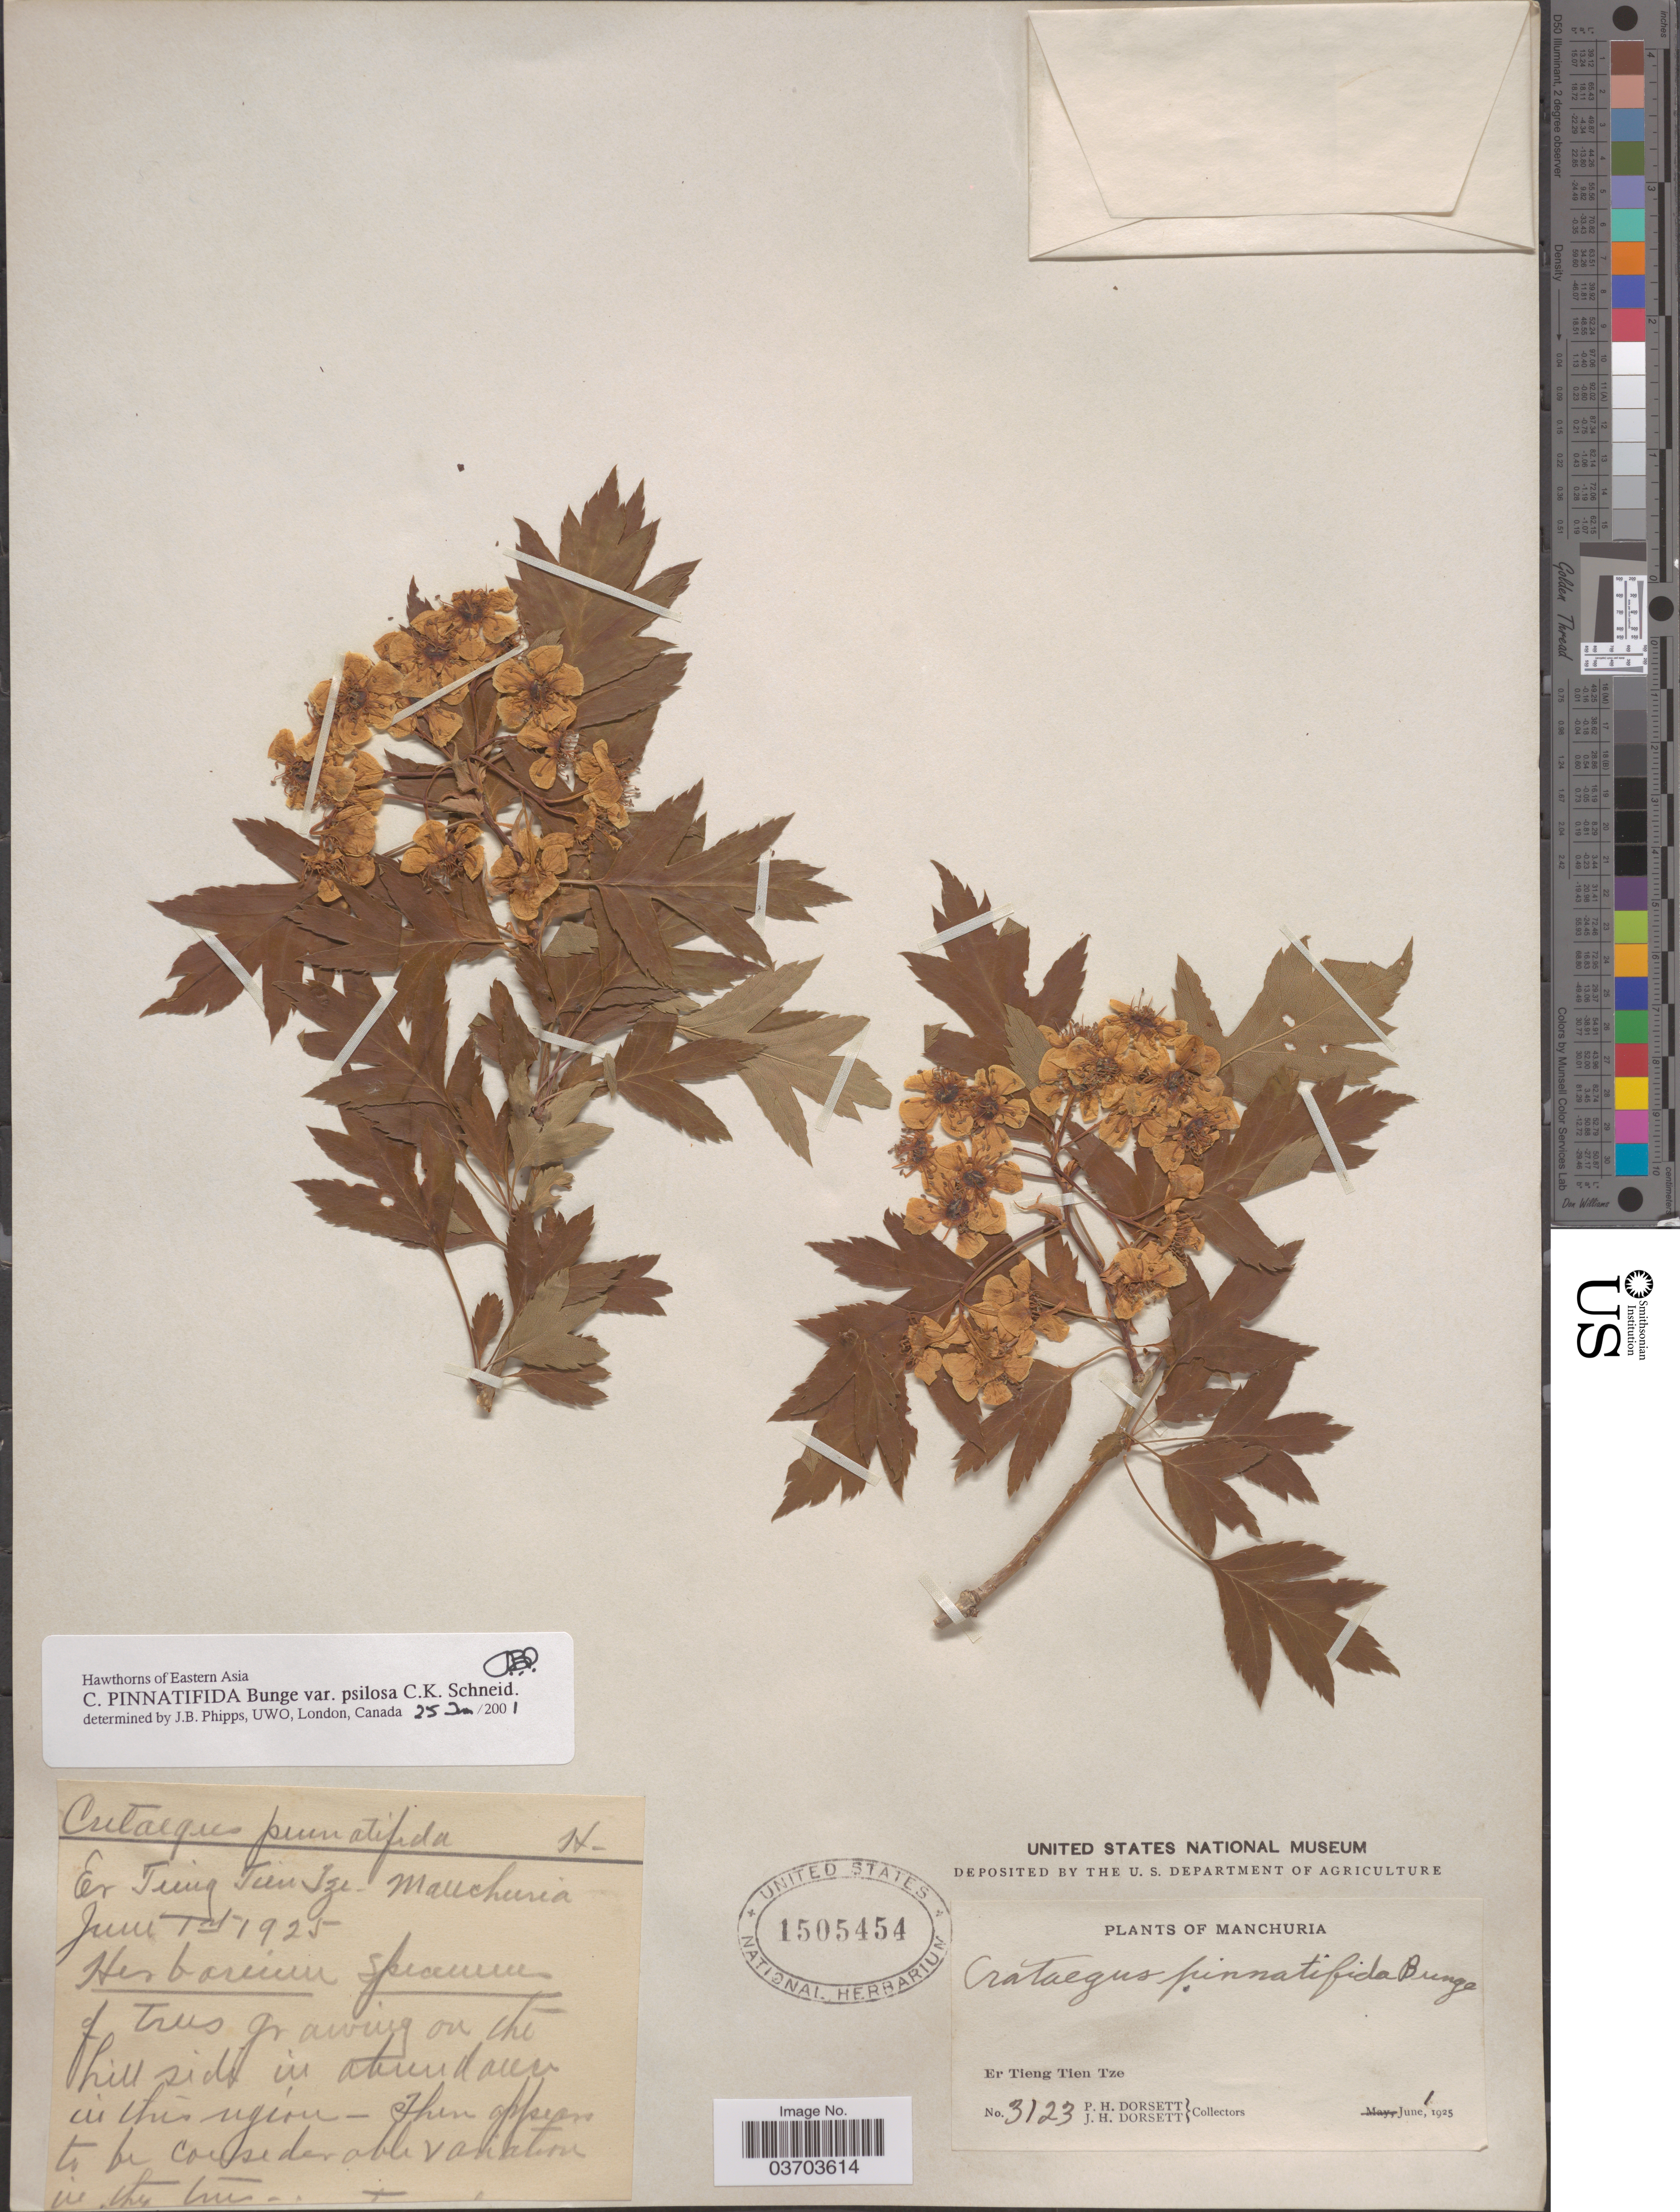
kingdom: Plantae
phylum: Tracheophyta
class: Magnoliopsida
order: Rosales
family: Rosaceae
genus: Crataegus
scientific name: Crataegus pinnatifida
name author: Bunge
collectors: P. H. Dorsett & J. Dorsett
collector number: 3123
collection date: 1925-06-01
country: China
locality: Manchuria. Er Tieng Tien Tze.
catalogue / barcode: US 1505454